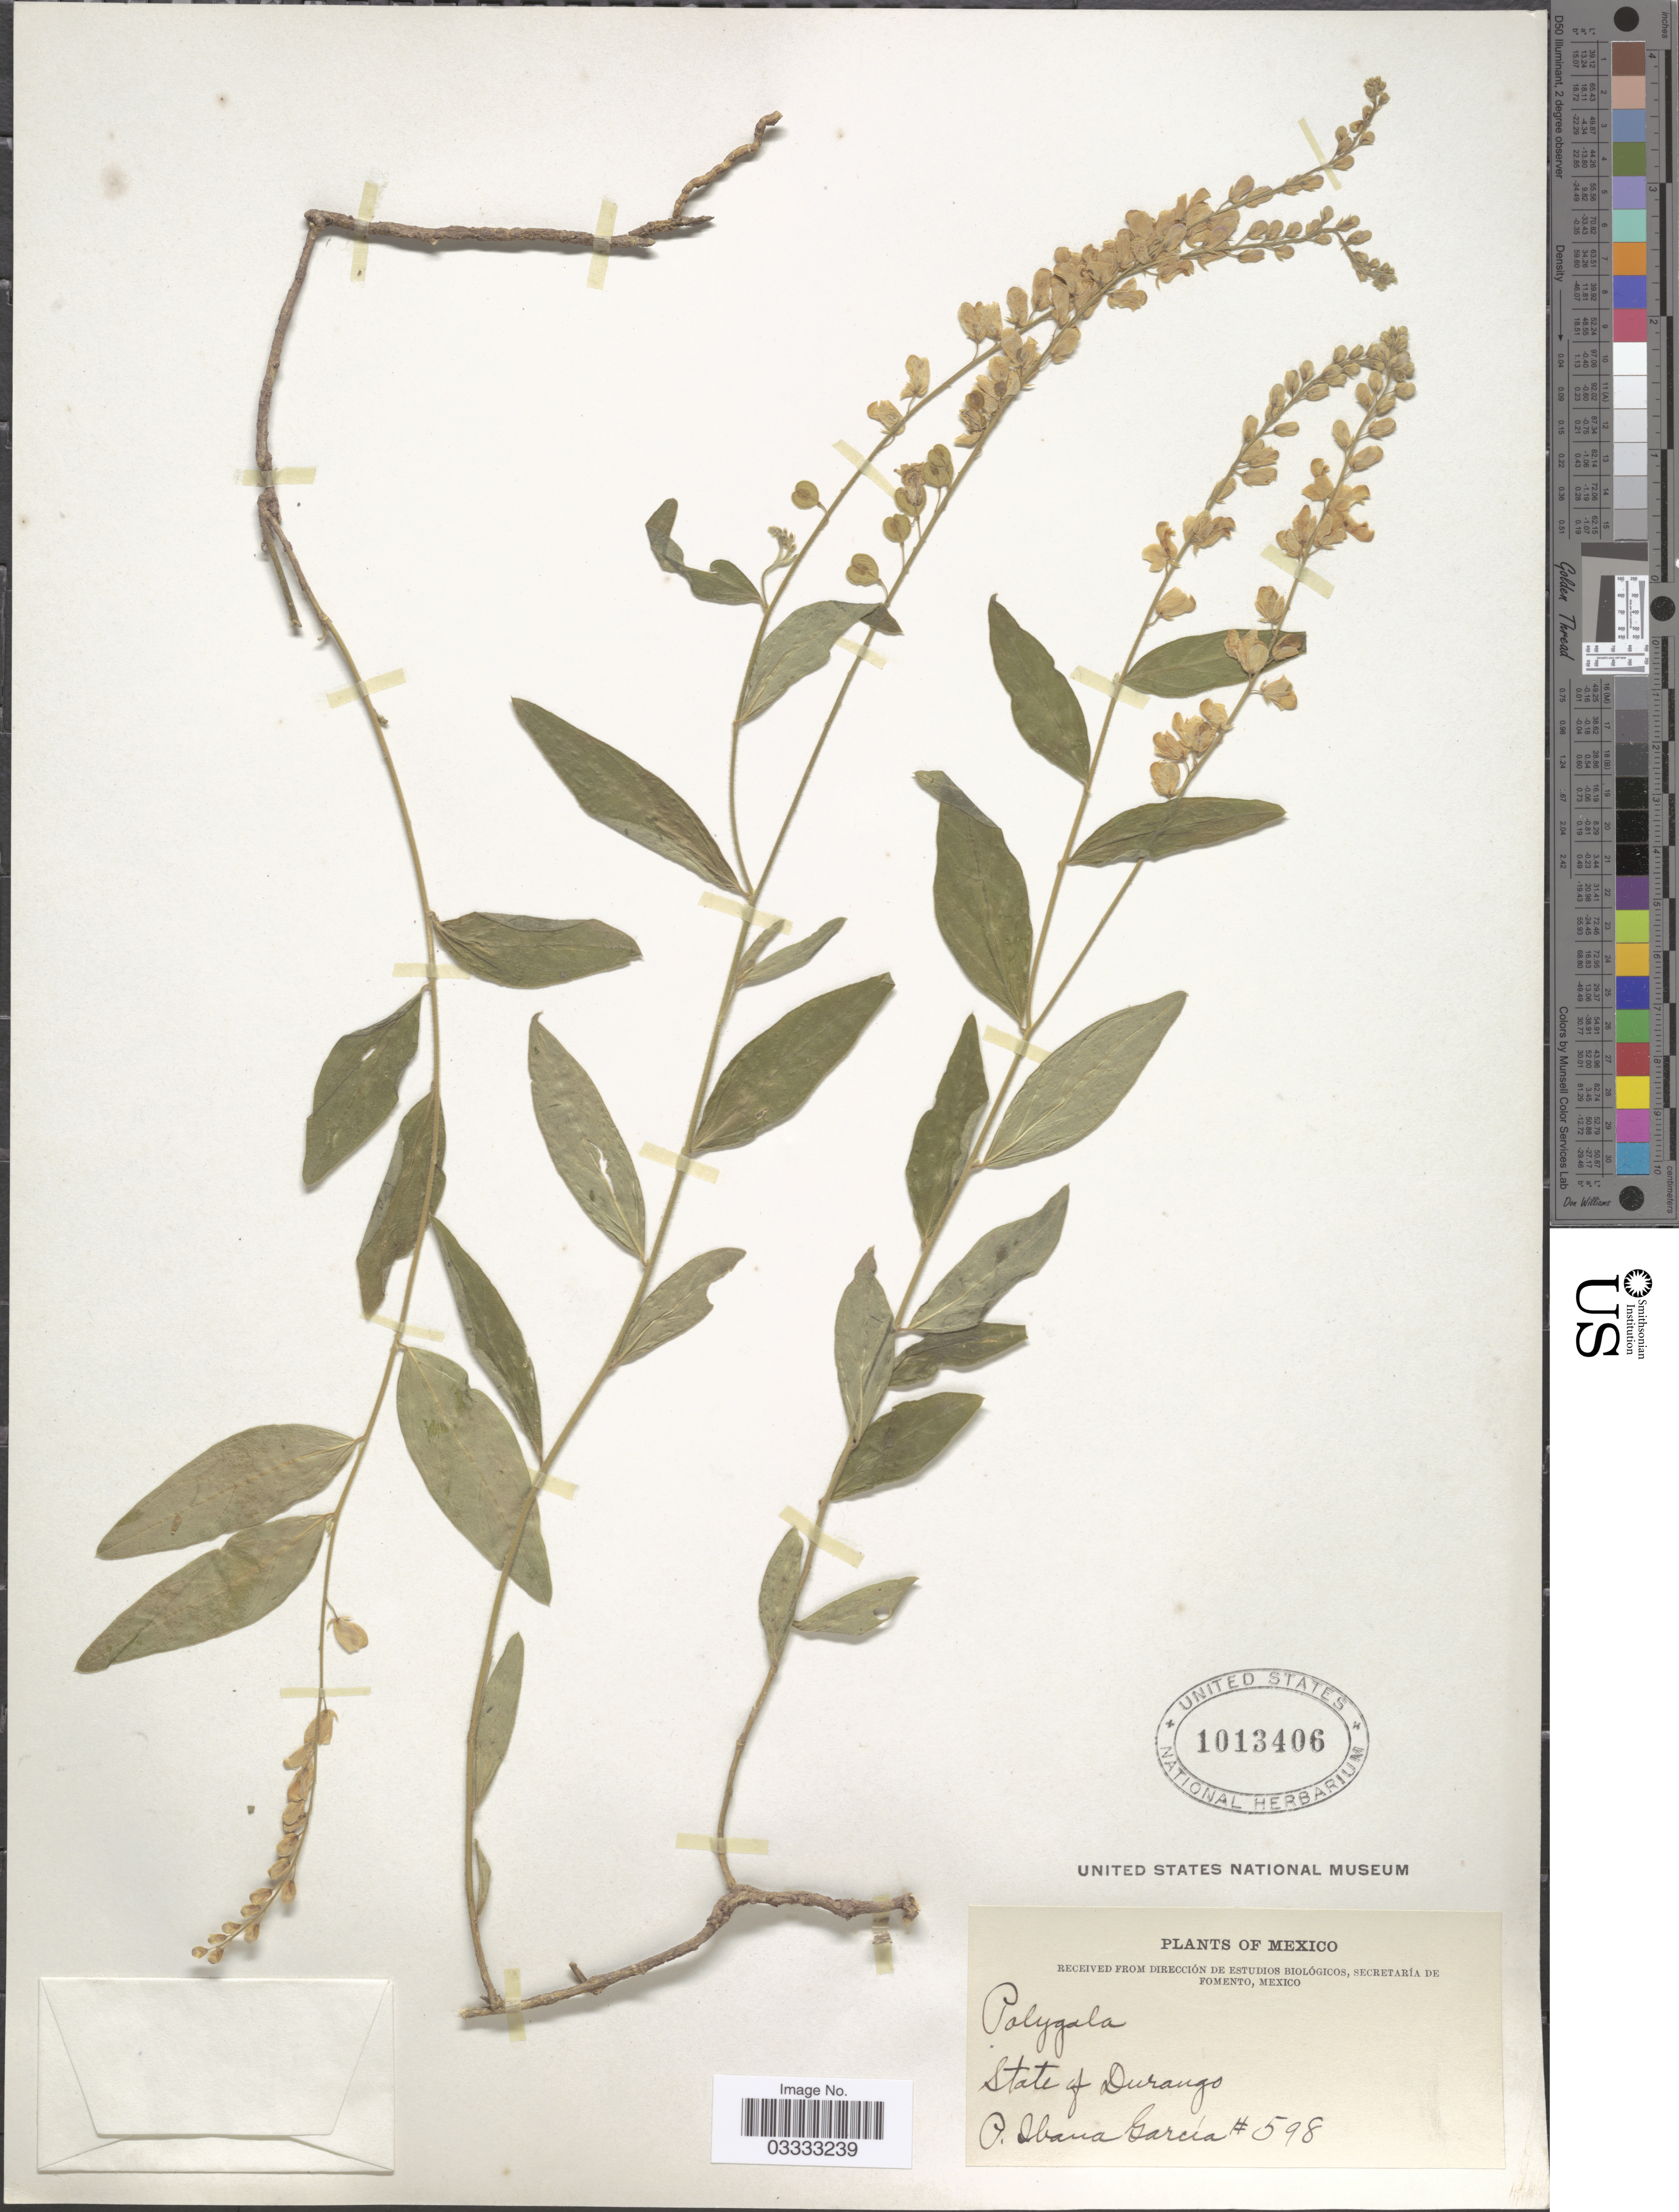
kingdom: Plantae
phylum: Tracheophyta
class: Magnoliopsida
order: Fabales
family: Polygalaceae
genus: Polygala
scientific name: Polygala sp.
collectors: P. Ibana-García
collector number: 598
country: Mexico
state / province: Durango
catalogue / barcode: US 1013406